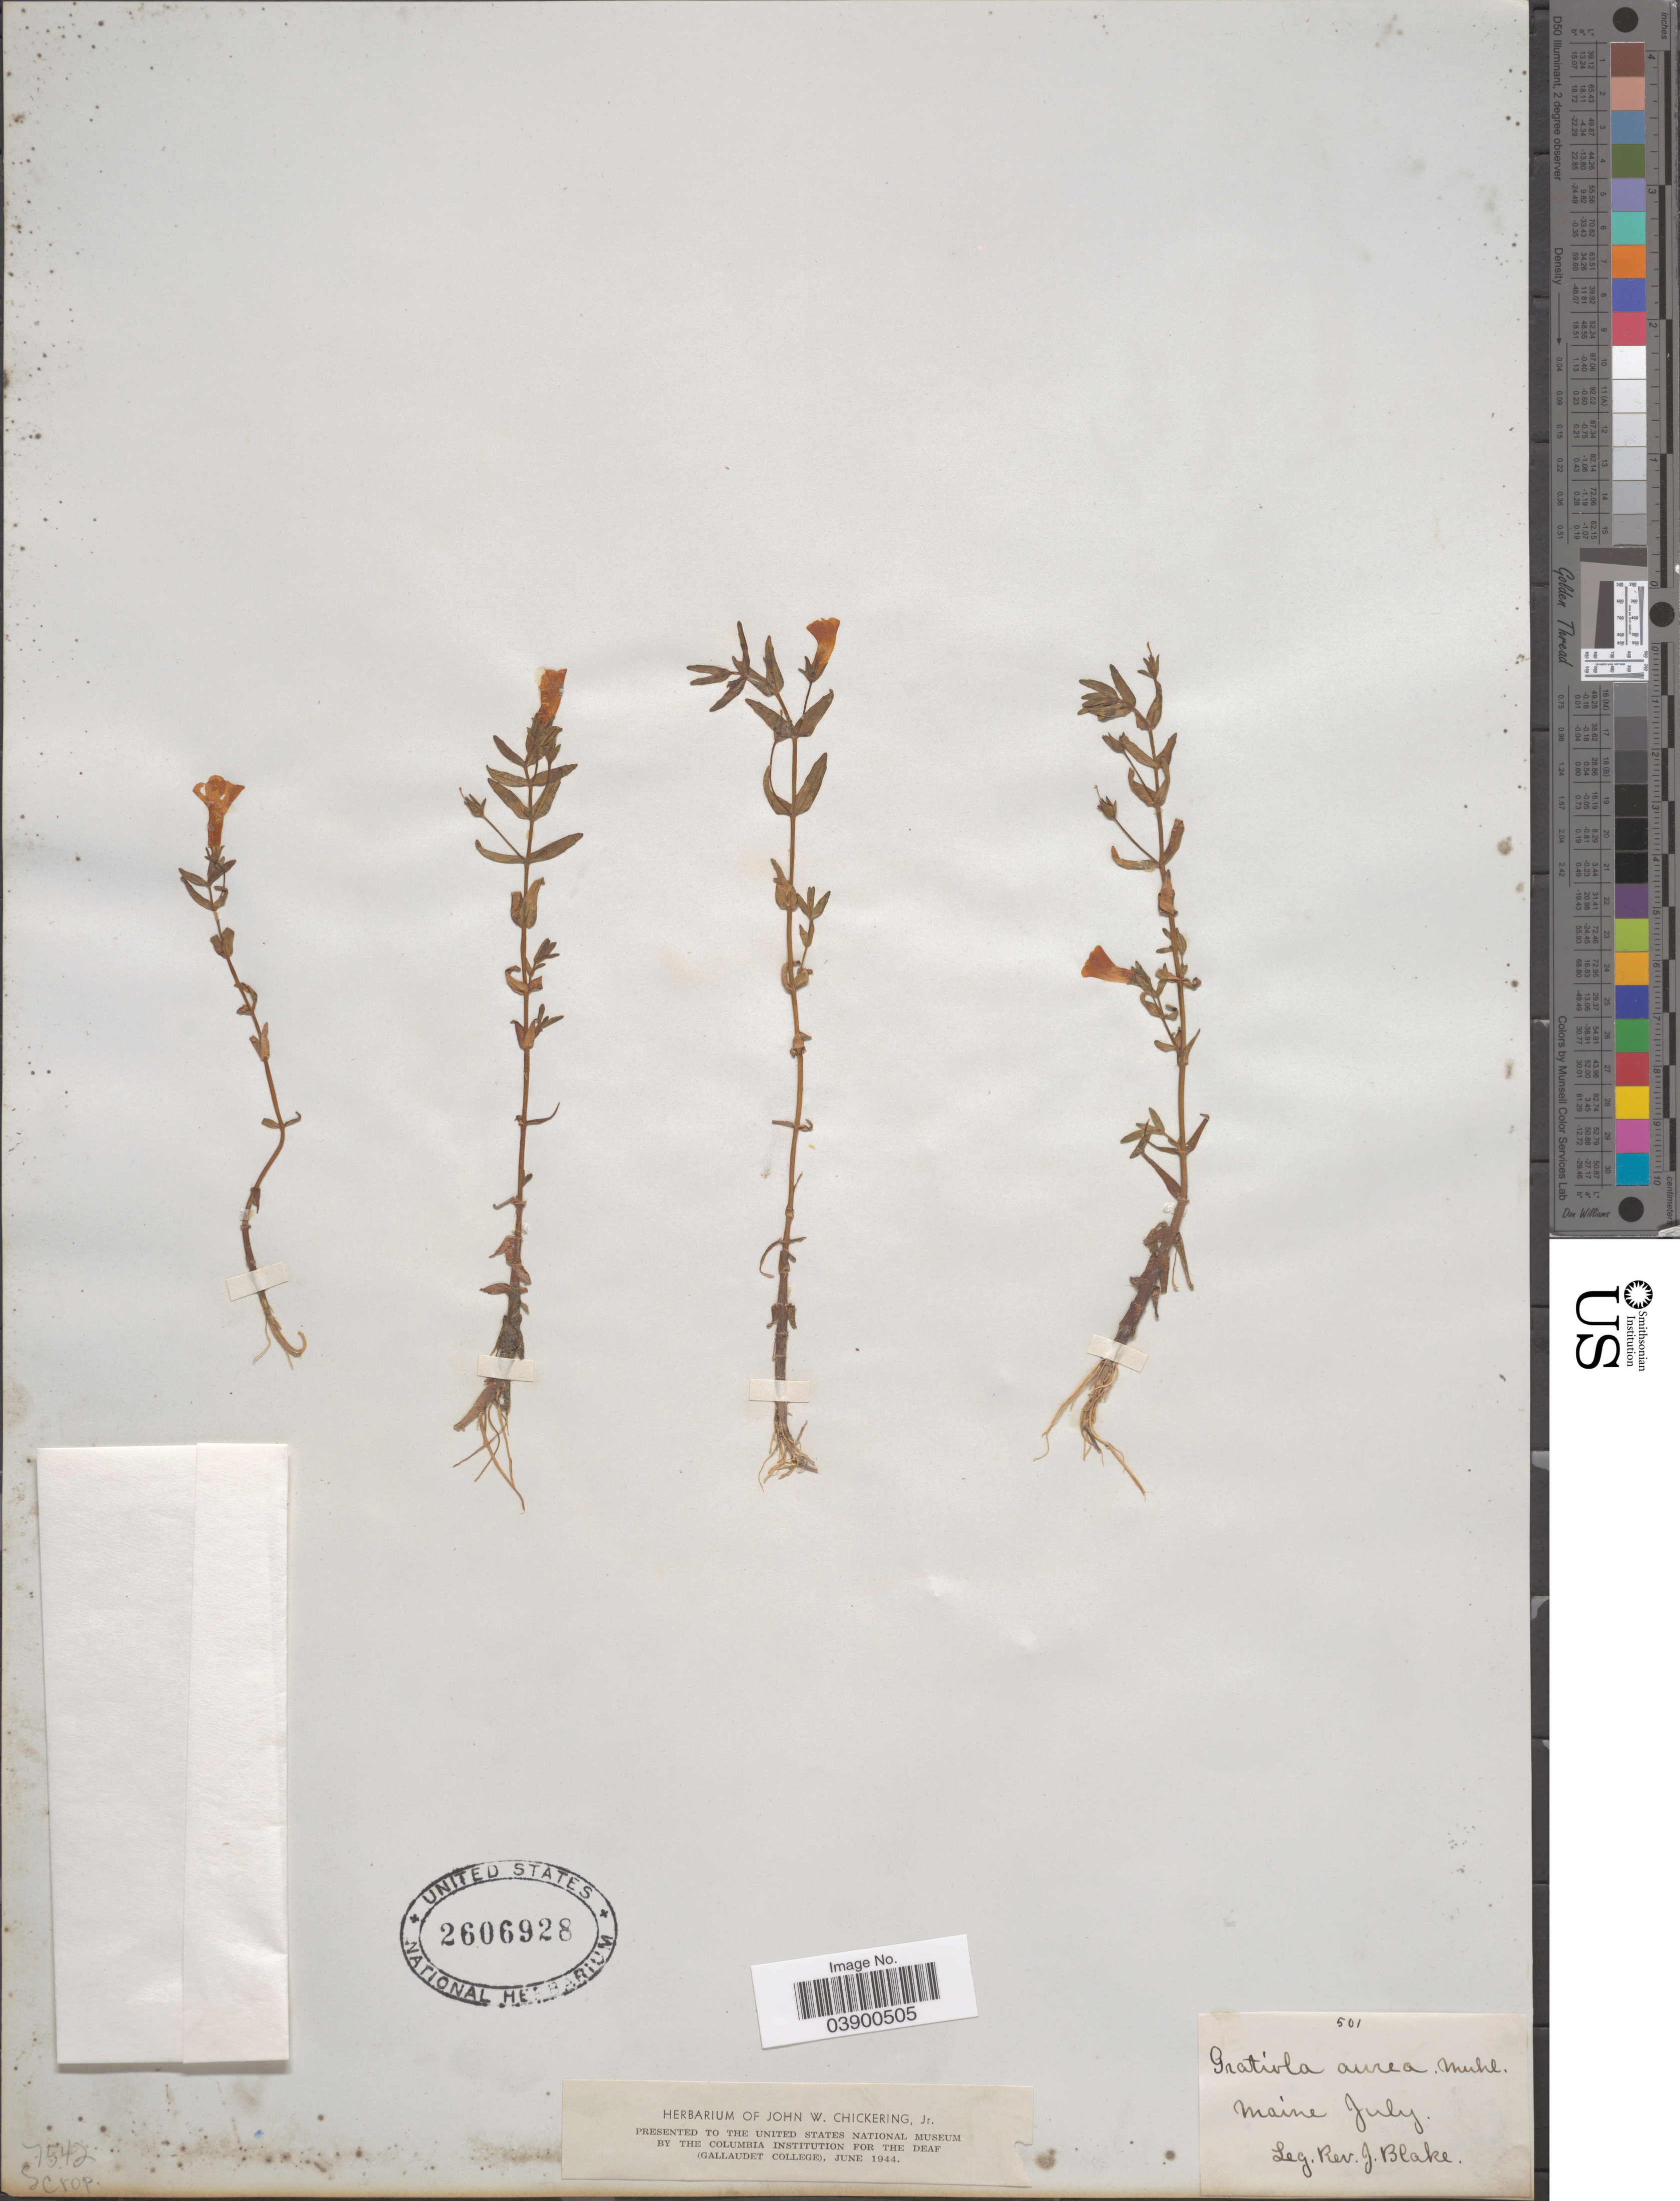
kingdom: Plantae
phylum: Tracheophyta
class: Magnoliopsida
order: Lamiales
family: Plantaginaceae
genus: Gratiola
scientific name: Gratiola aurea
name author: Pursh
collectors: J. Blake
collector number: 501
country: United States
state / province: Maine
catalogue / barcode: US 2606928